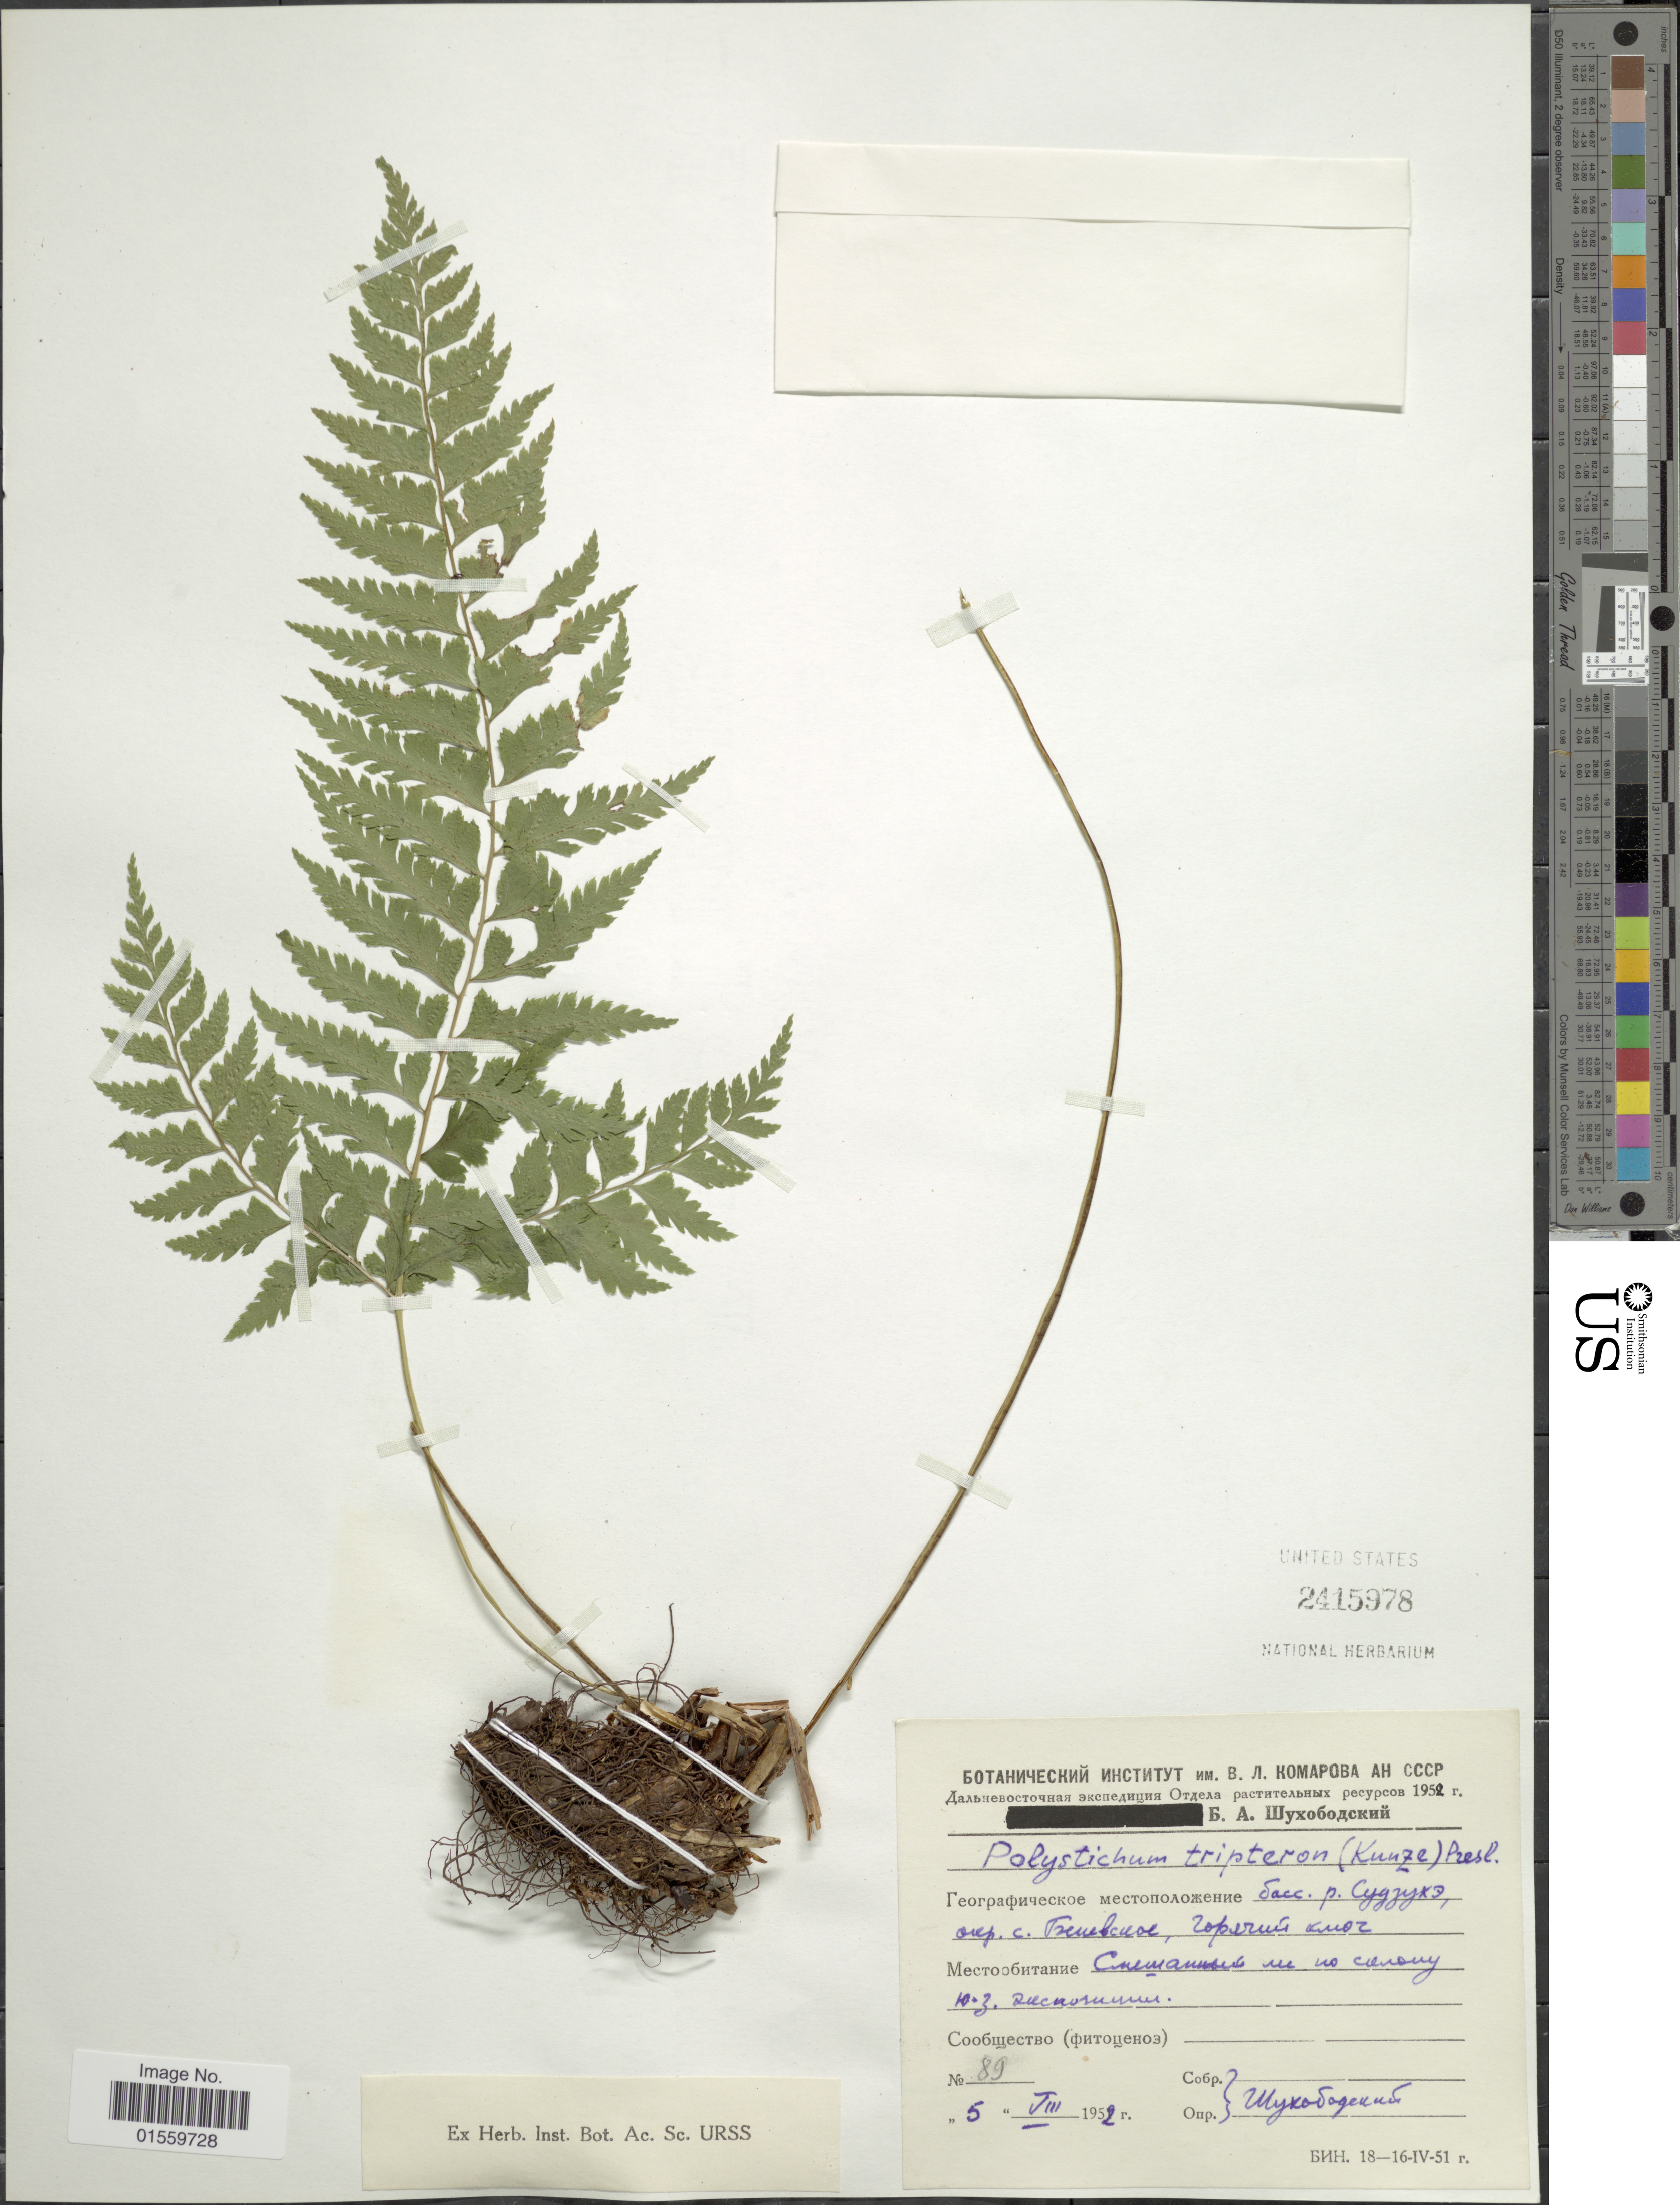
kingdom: Plantae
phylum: Tracheophyta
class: Polypodiopsida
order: Polypodiales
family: Dryopteridaceae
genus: Polystichum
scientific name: Polystichum tripteron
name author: (Kunze) C. Presl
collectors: B. Shukhobodskiy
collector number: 89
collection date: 1952-08-05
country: Russian Federation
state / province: Primorsky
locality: Basin of river Sudzukhe, vicinity of village Benevskoe.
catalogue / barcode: US 2415978